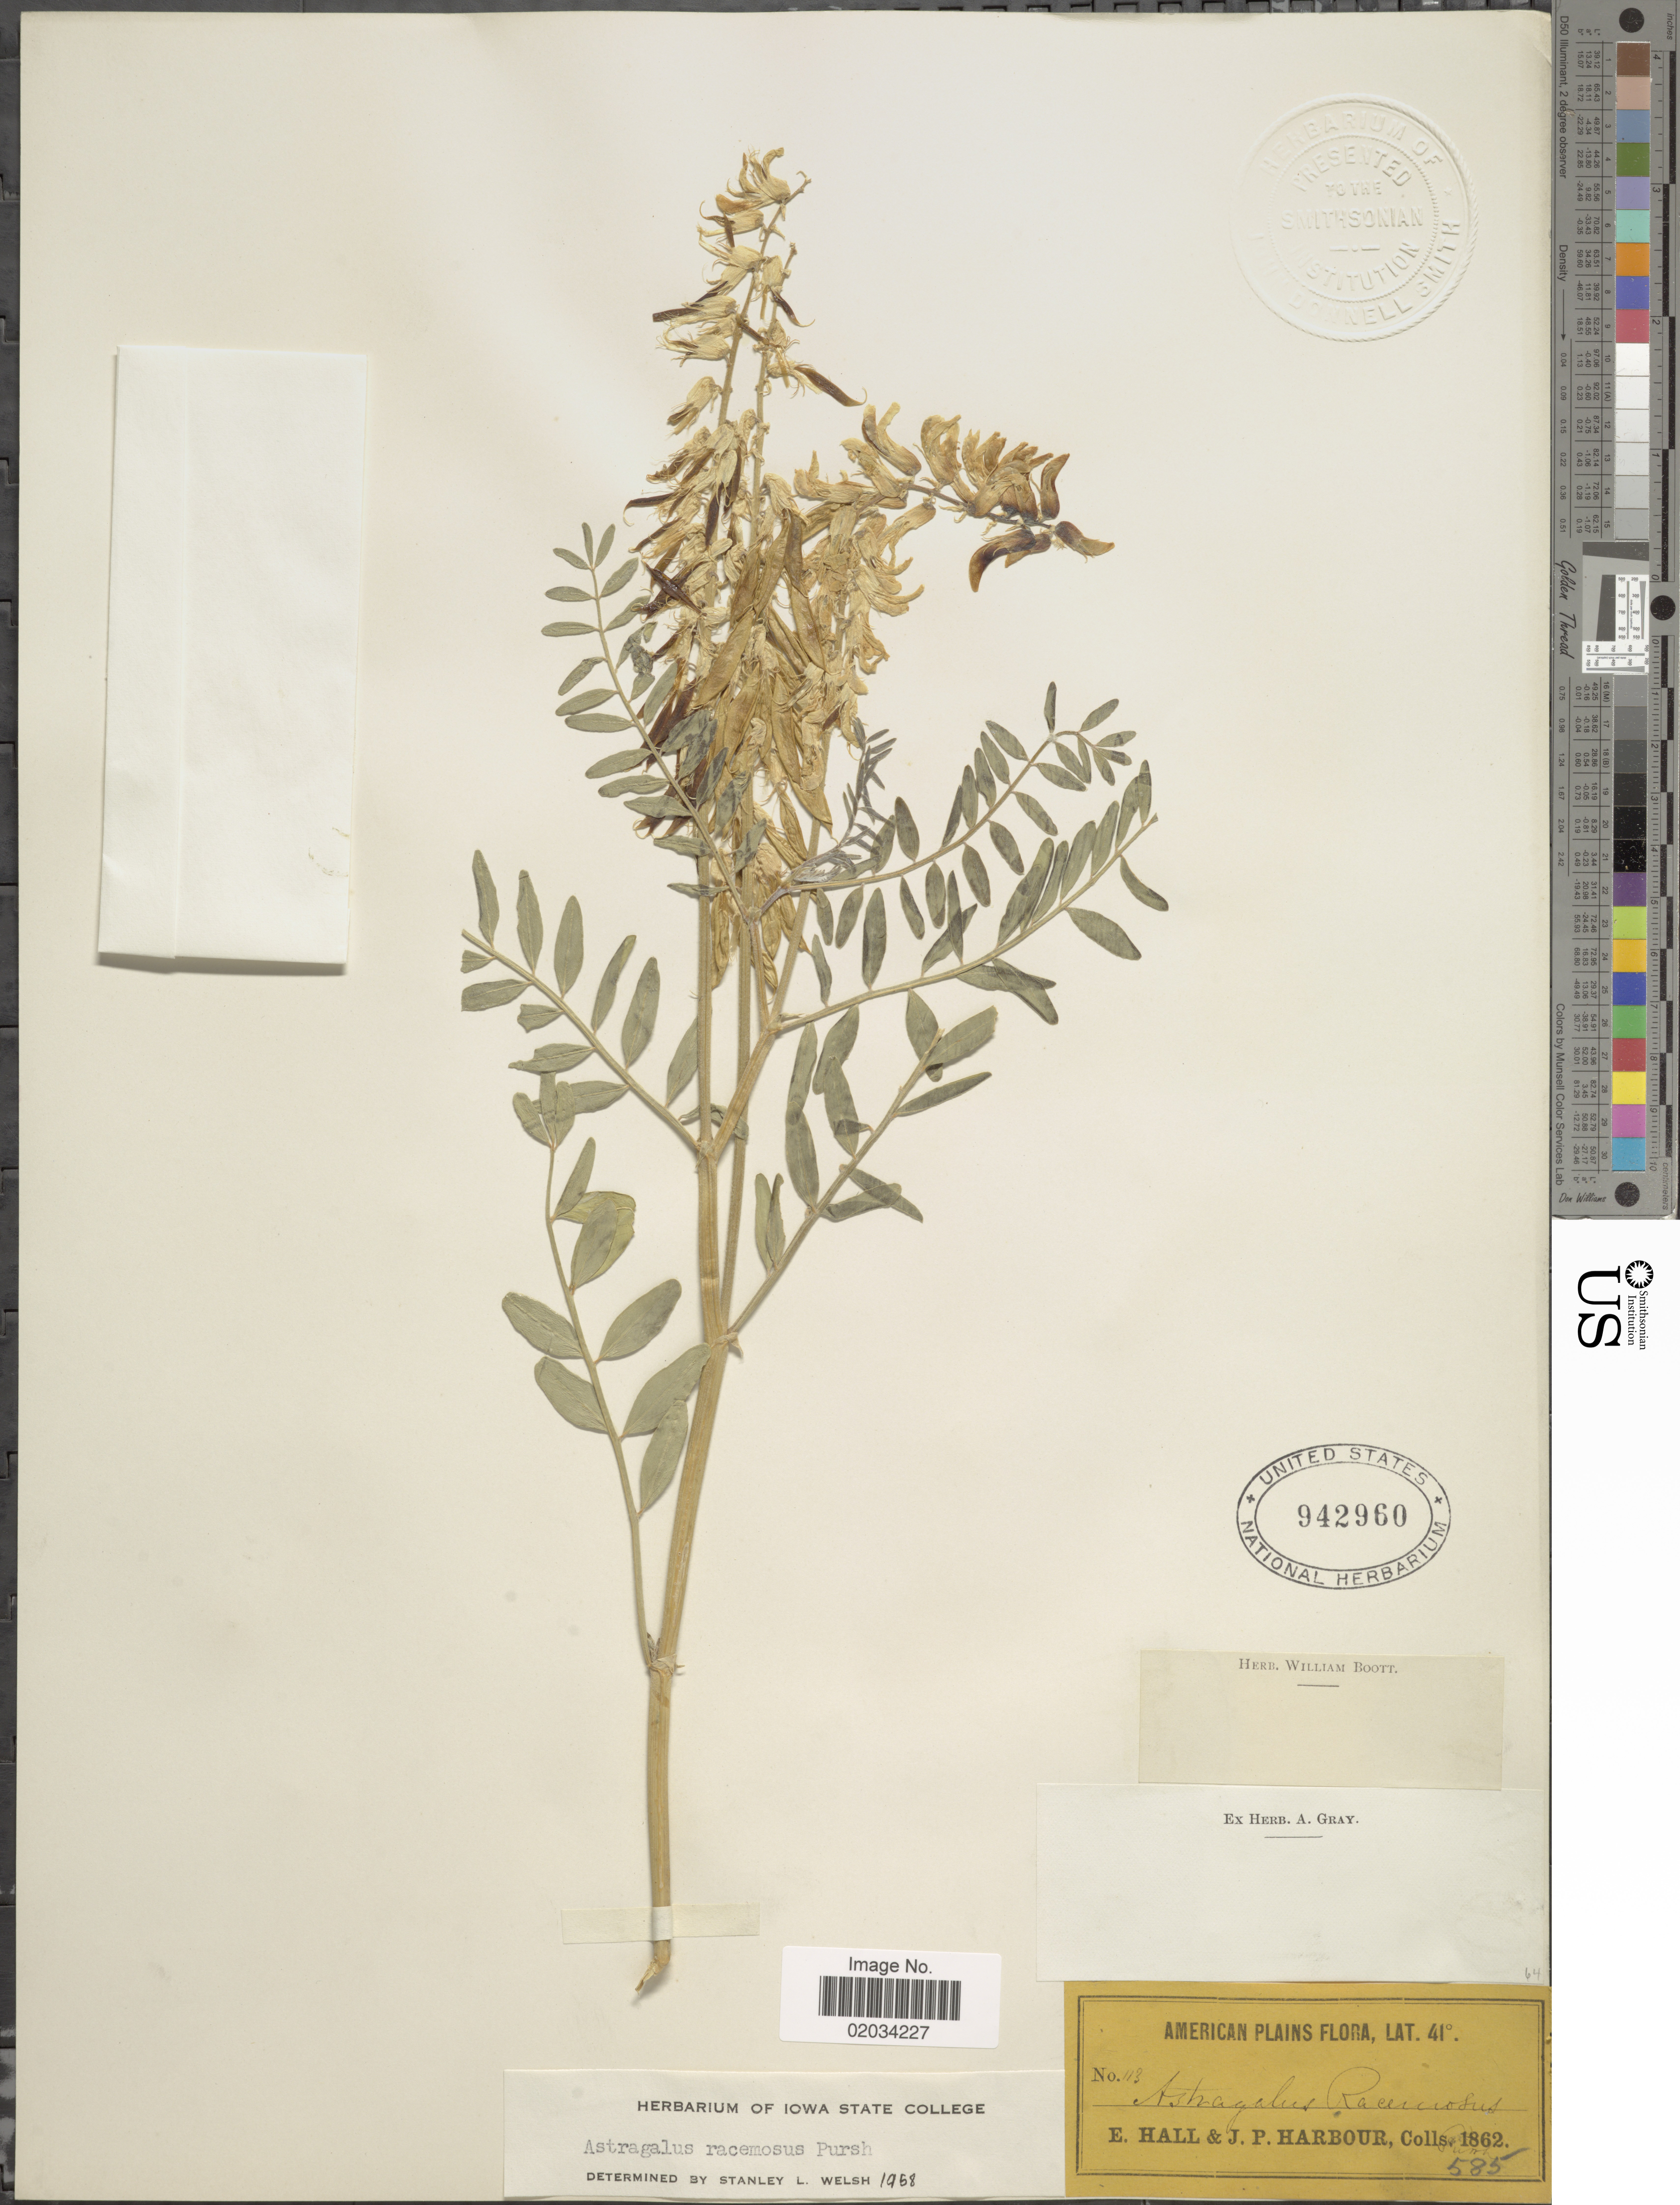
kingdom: Plantae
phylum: Tracheophyta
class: Magnoliopsida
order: Fabales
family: Fabaceae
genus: Astragalus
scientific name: Astragalus racemosus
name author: Pursh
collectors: E. Hall & J. Harbour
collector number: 113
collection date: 1862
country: United States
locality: America Plains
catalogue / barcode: US 942960